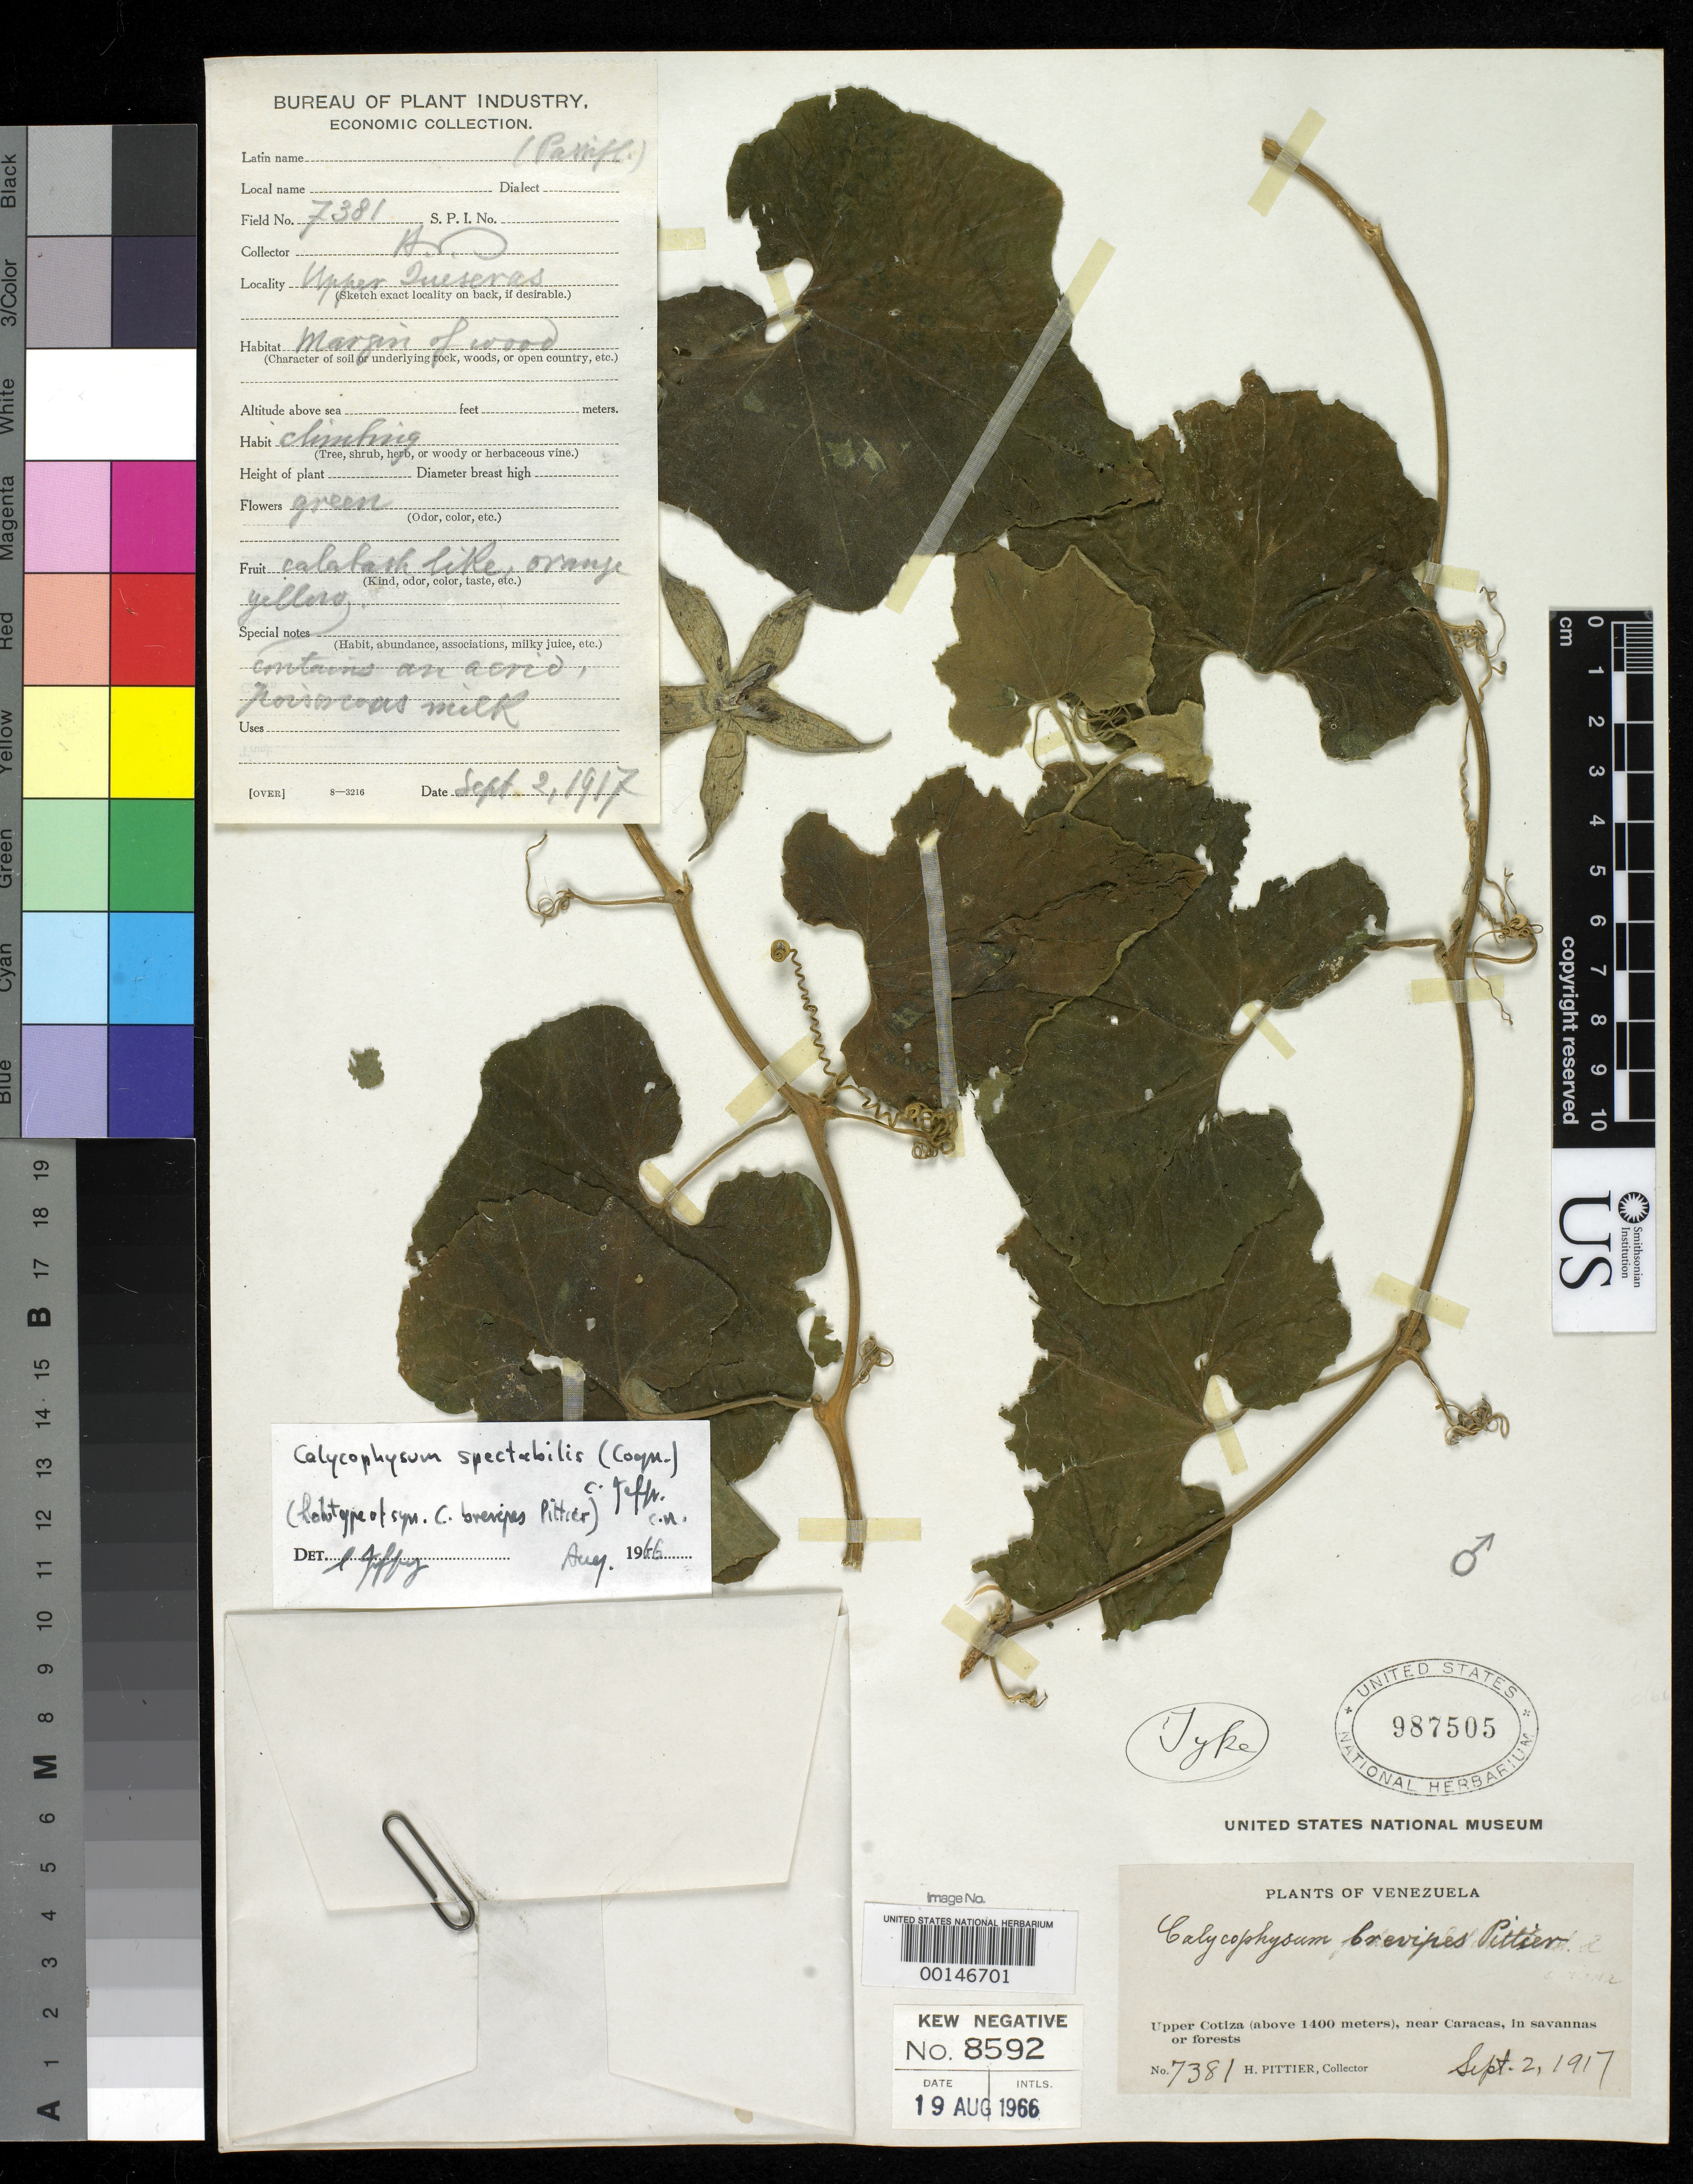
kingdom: Plantae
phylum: Tracheophyta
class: Magnoliopsida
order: Cucurbitales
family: Cucurbitaceae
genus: Calycophysum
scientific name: Calycophysum brevipes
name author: Pittier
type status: Holotype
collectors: H. F. Pittier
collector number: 7381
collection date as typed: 02 Sep 1917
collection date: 1917-09-02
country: Venezuela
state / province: Distrito Federal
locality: Near Caracas, upper slopes of Cotiza.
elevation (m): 1400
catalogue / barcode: US 987505